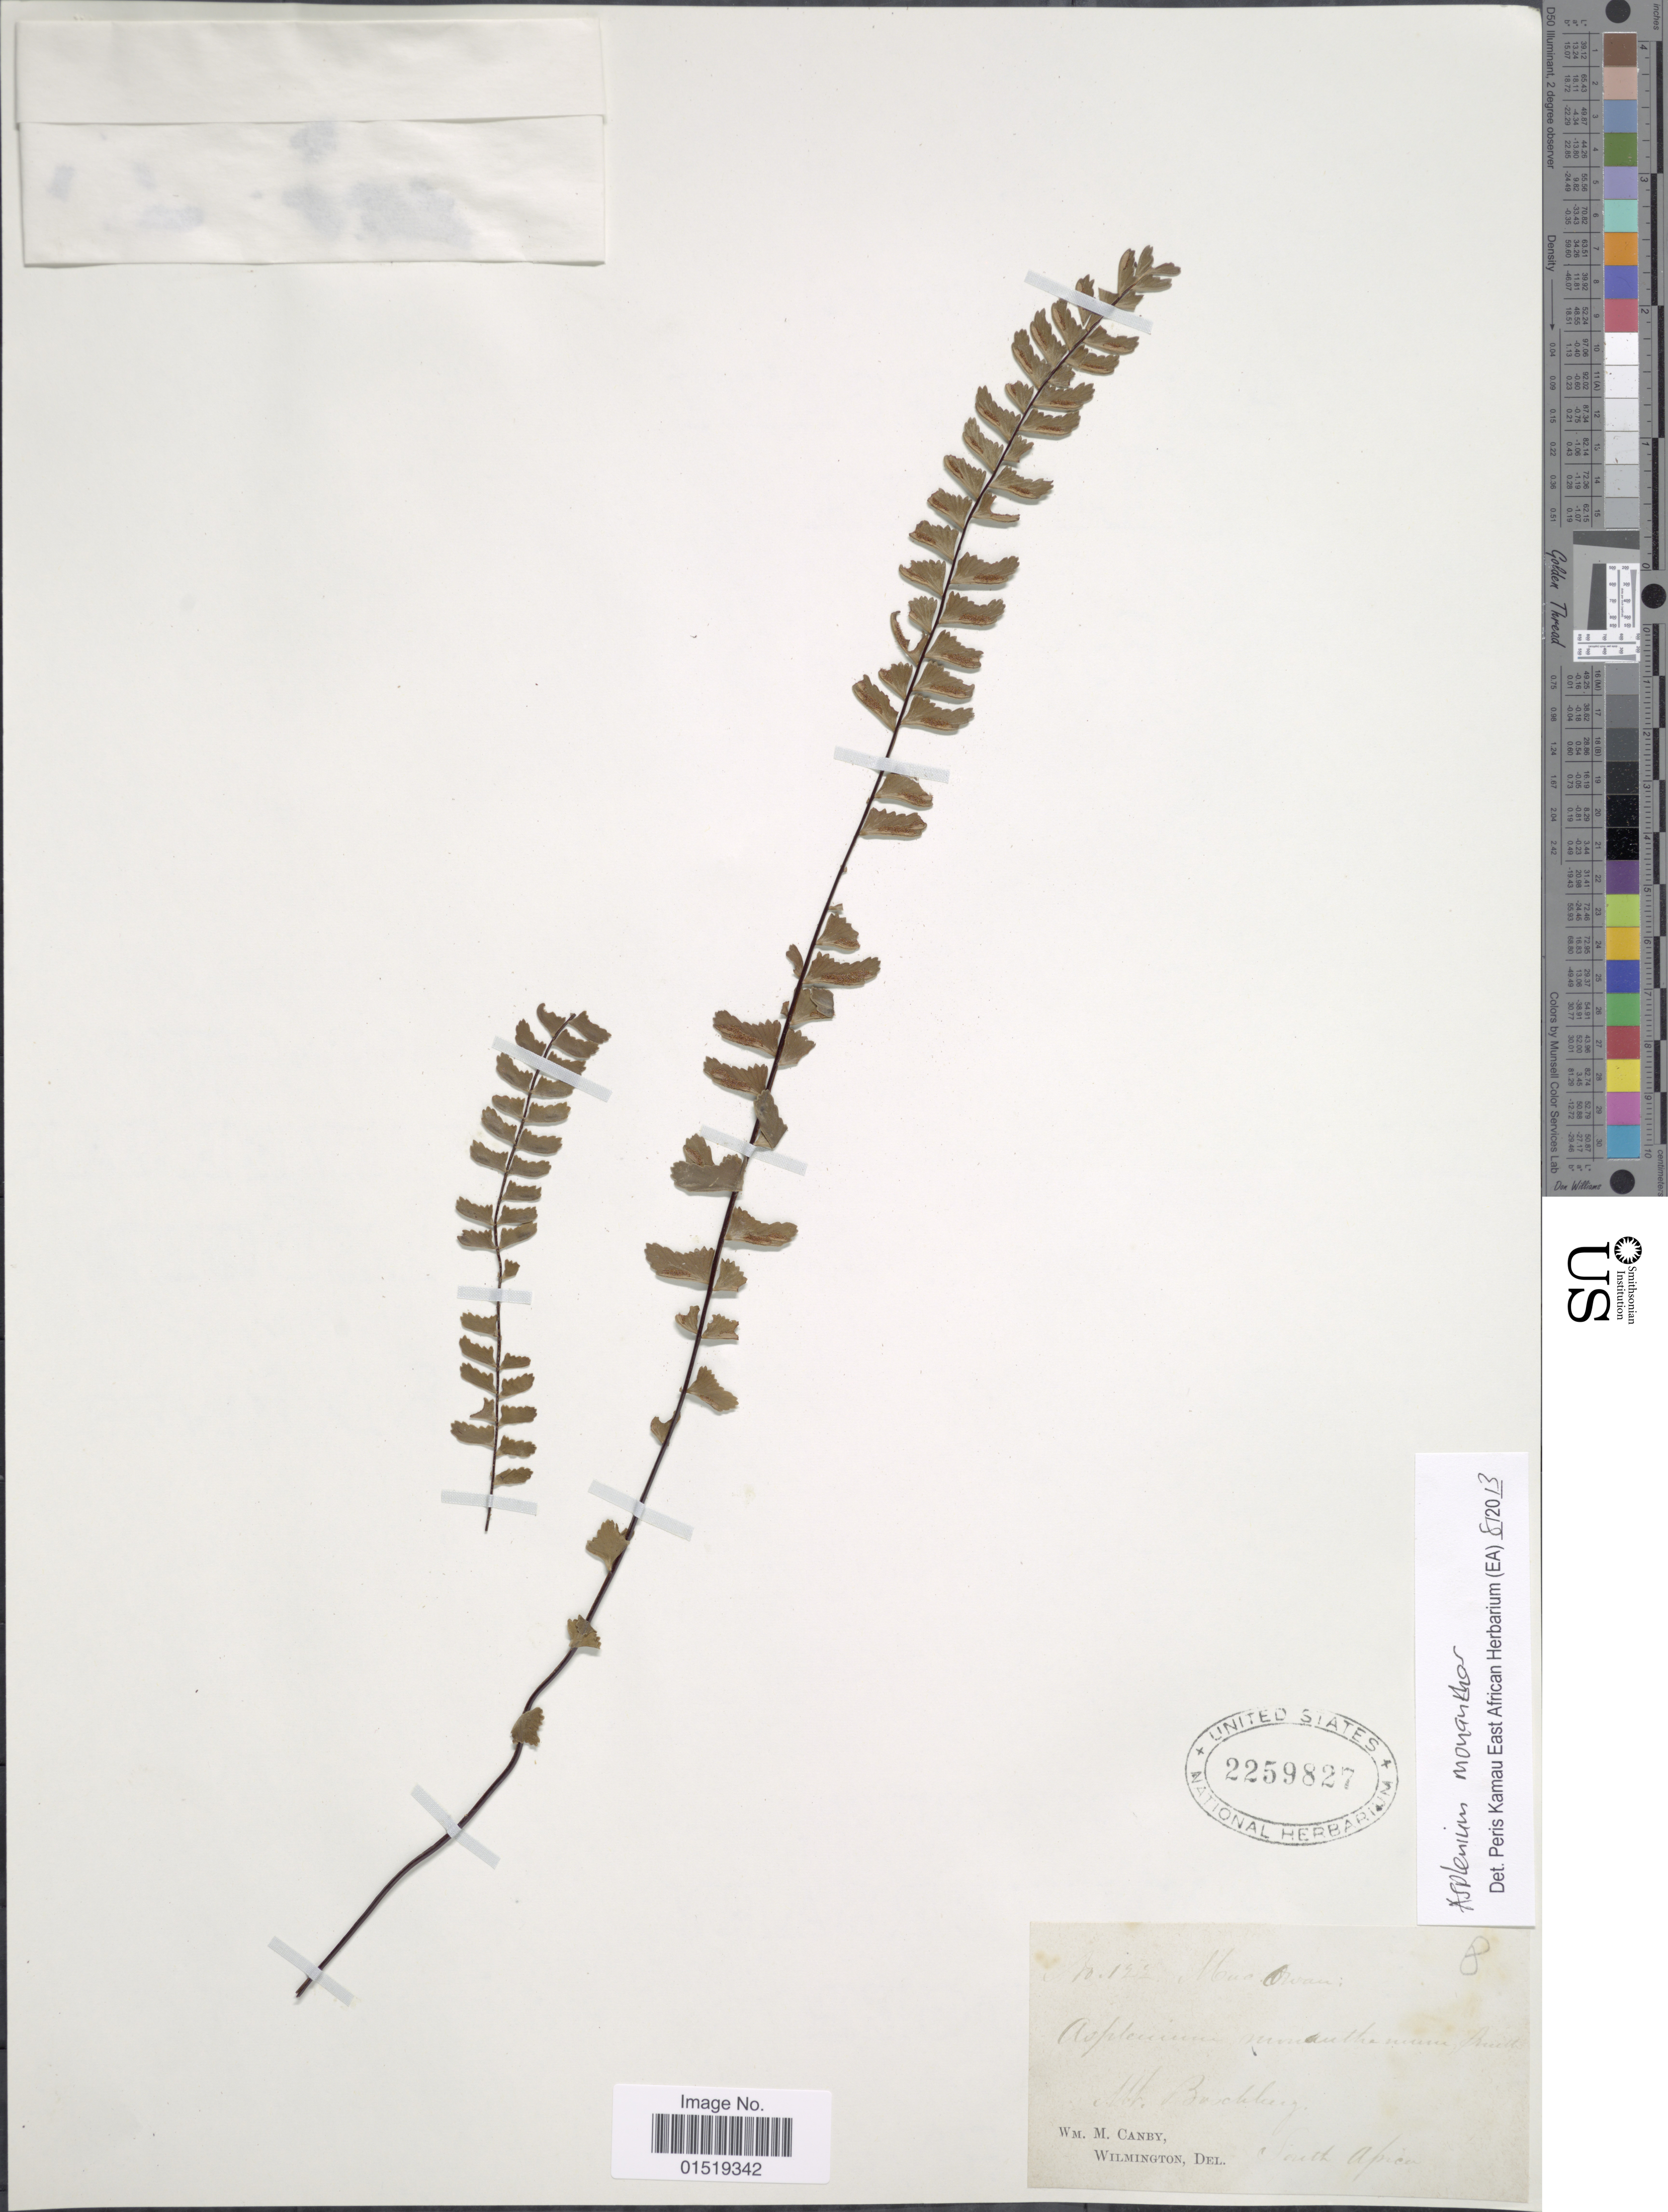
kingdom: Plantae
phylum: Tracheophyta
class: Polypodiopsida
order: Polypodiales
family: Aspleniaceae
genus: Asplenium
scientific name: Asplenium monanthes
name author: L.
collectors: W. M. Canby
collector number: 155*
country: South Africa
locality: Mt.Boschberg.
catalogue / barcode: US 2259827